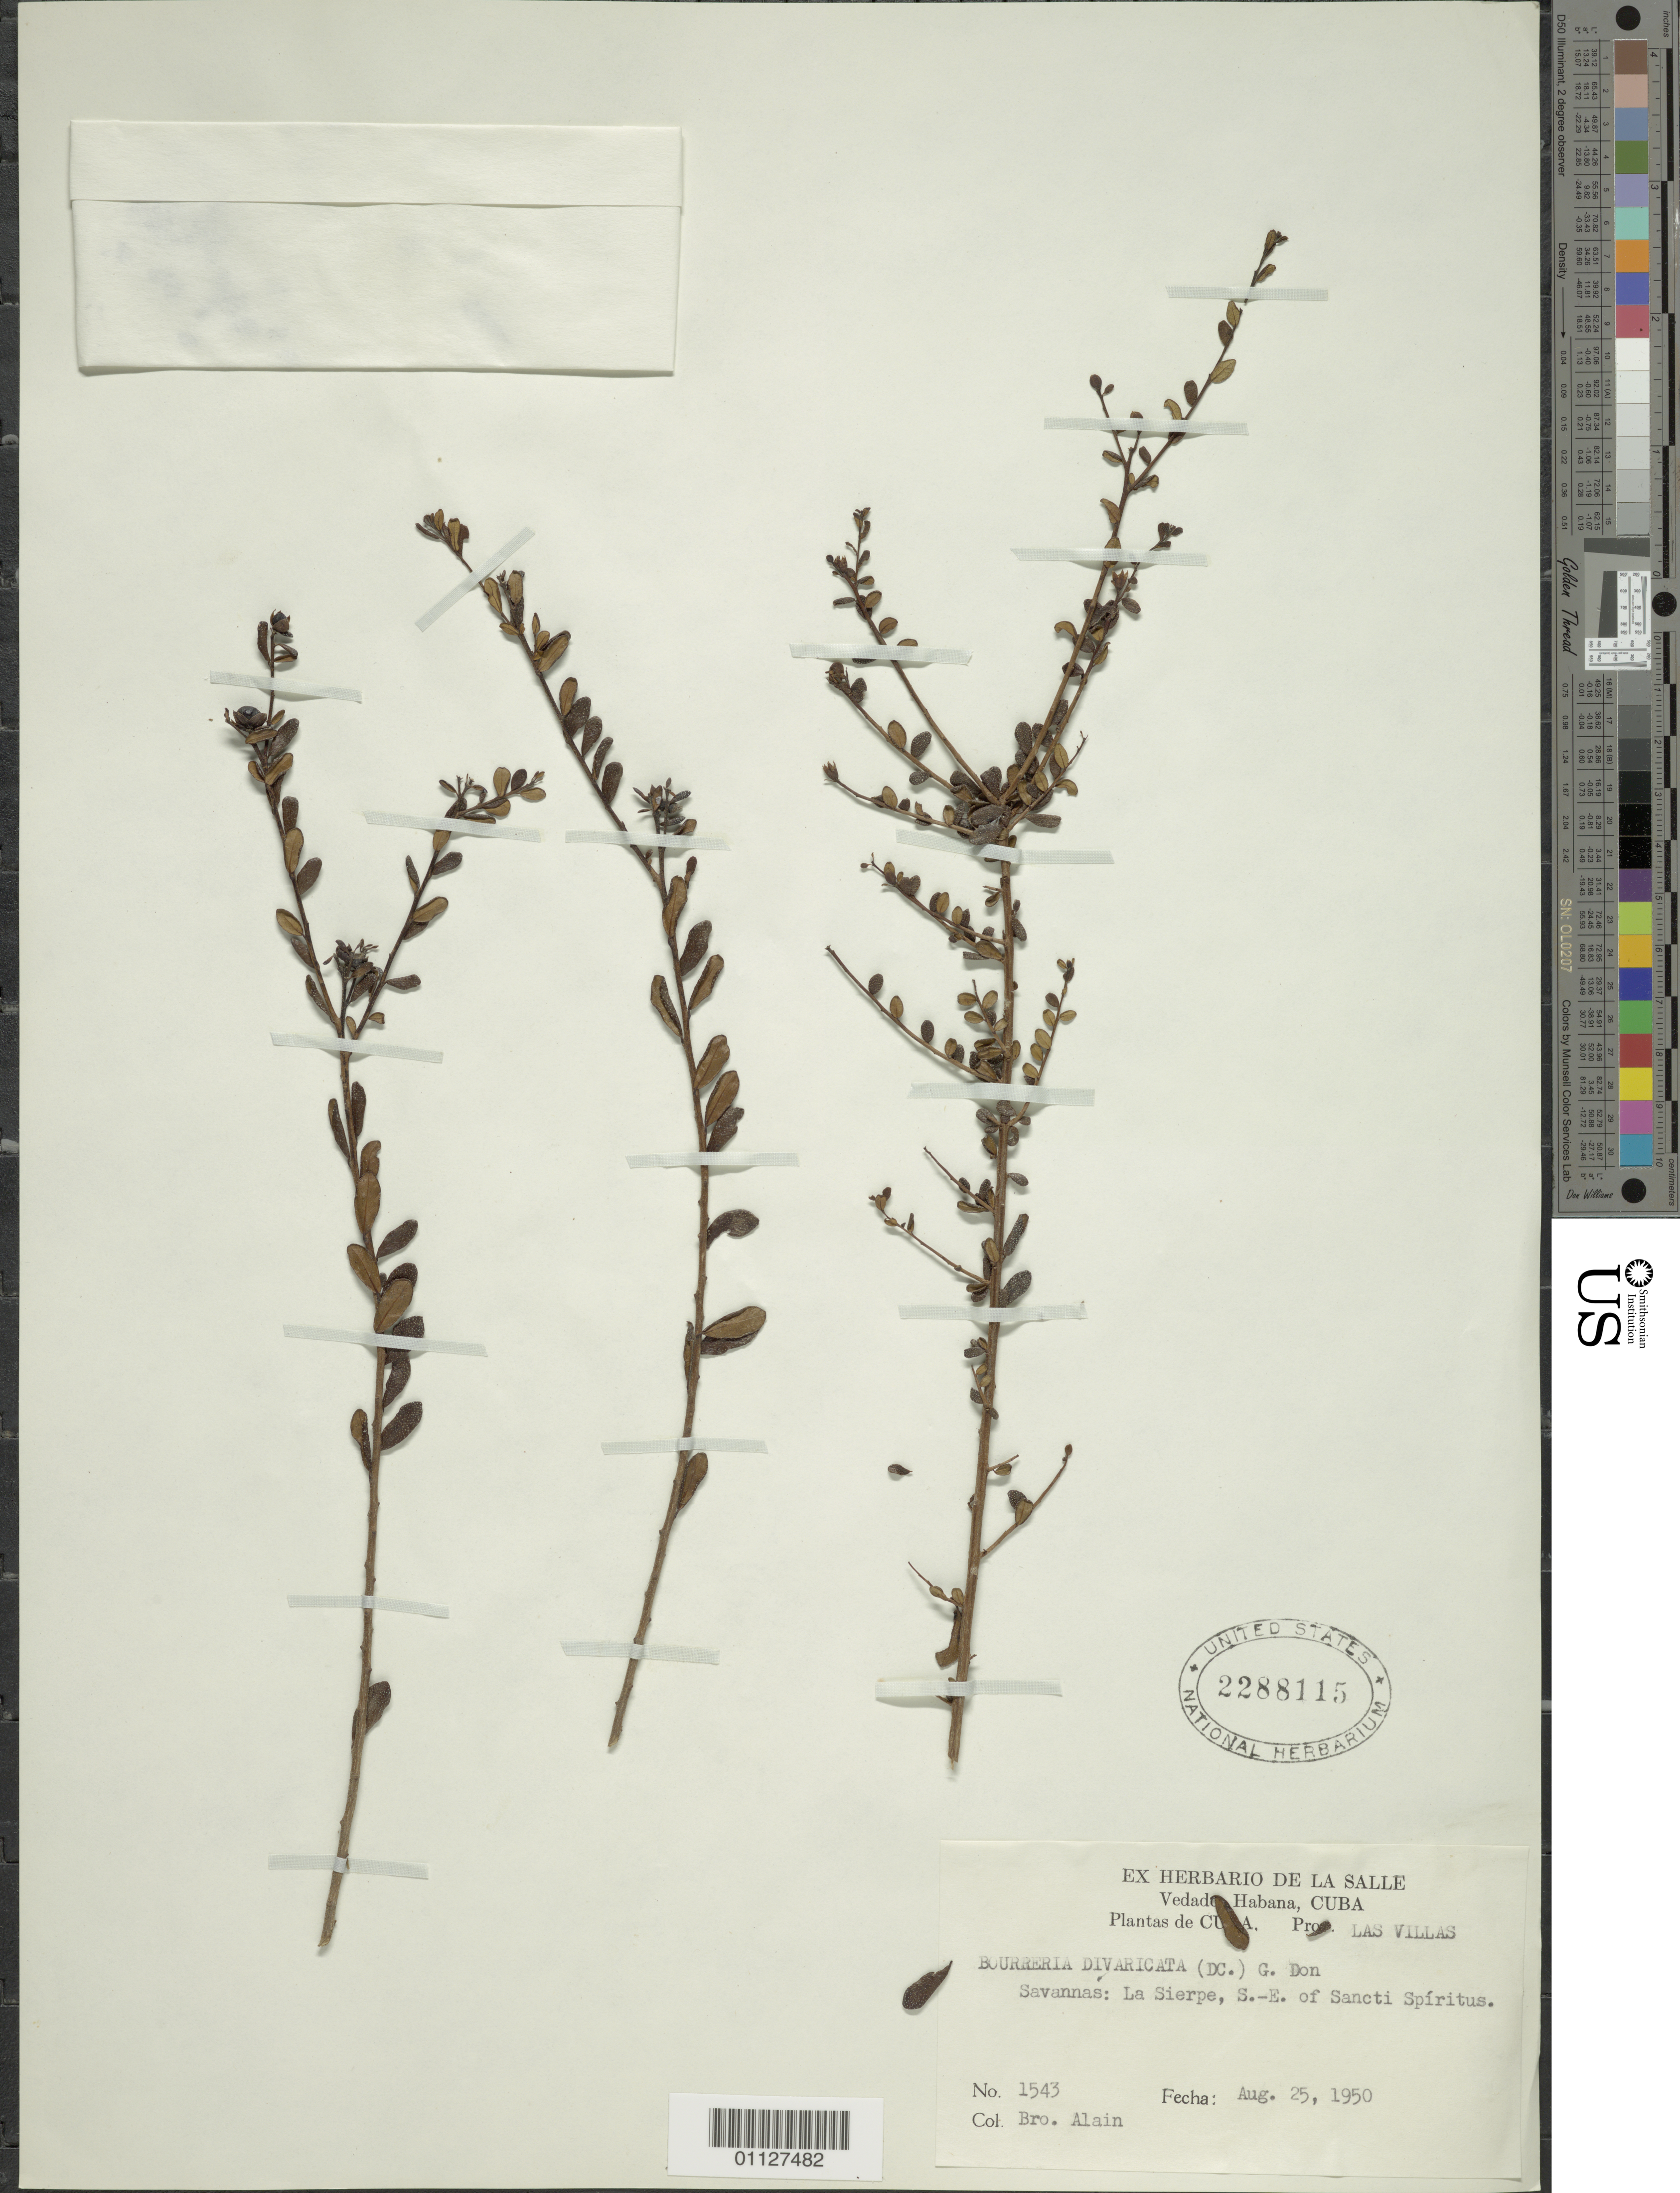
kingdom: Plantae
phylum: Tracheophyta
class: Magnoliopsida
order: Boraginales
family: Ehretiaceae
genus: Bourreria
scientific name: Bourreria divaricata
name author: (DC.) G. Don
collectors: A. H. Liogier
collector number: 1543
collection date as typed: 25 Aug 1950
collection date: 1950-08-25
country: Cuba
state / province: Sancti Spiritus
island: Cuba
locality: Savannas: La Sierpe, SE of Sancti Spíritus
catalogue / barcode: US 2288115